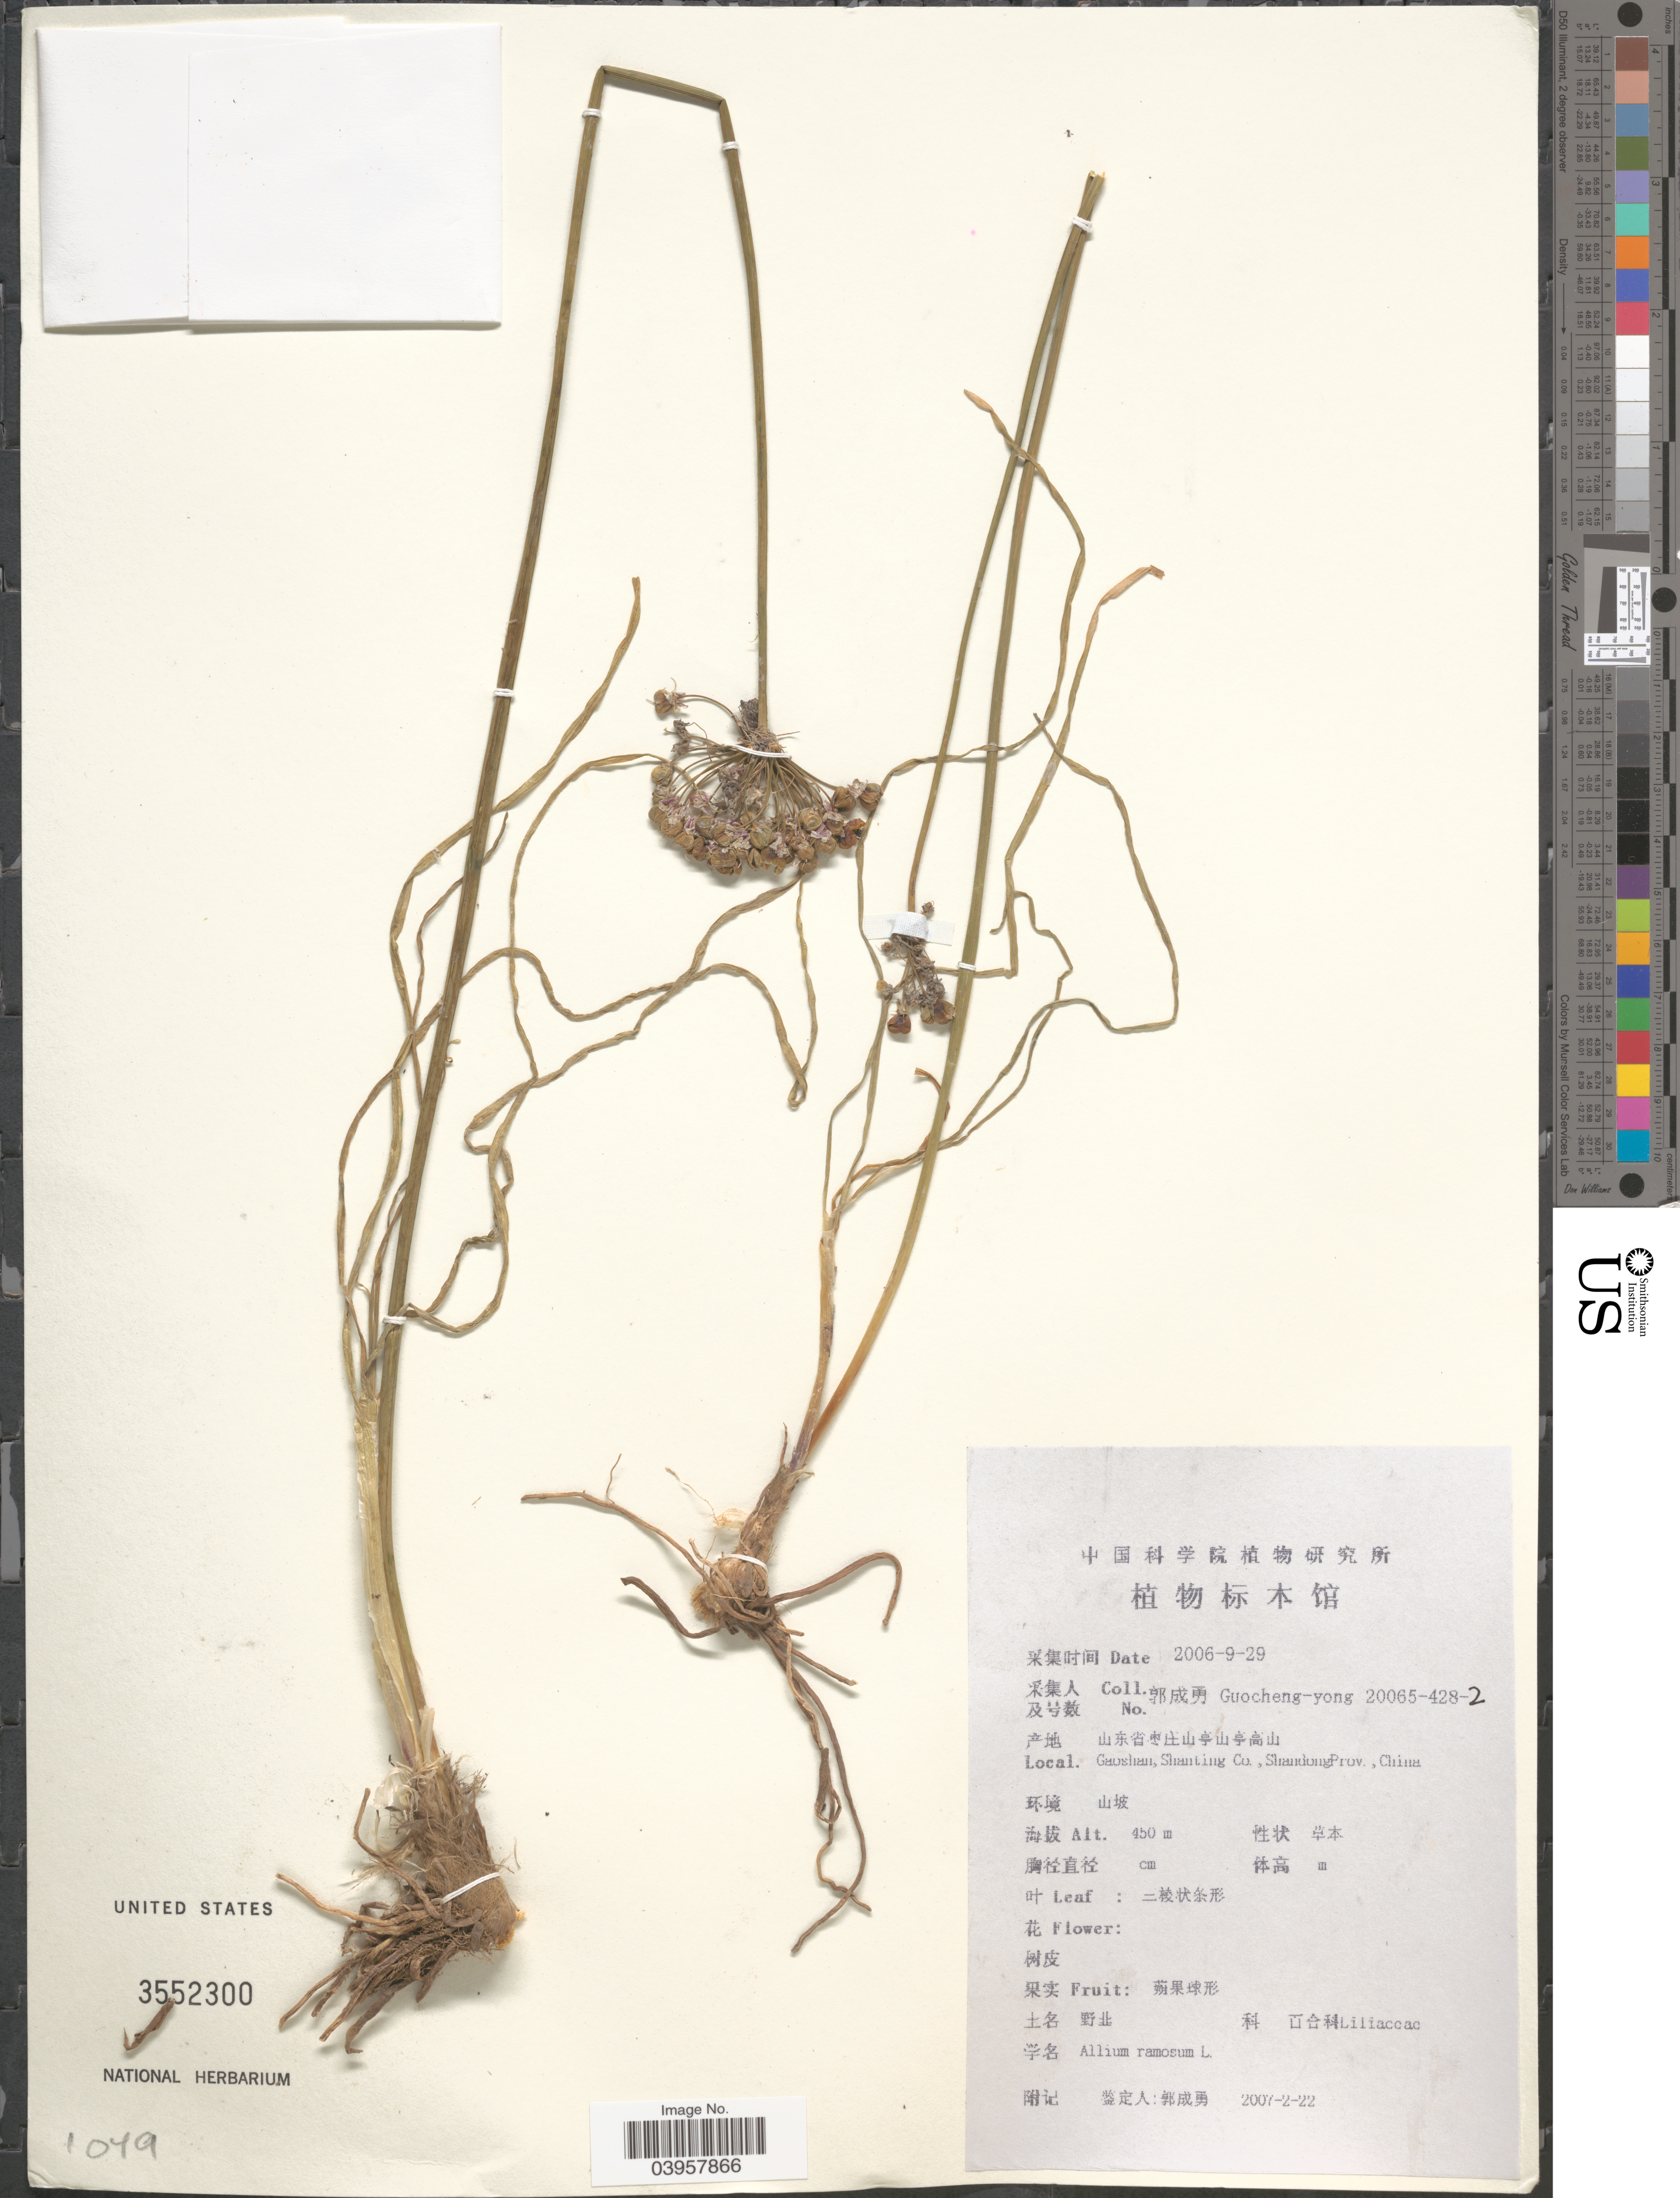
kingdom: Plantae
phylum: Tracheophyta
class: Liliopsida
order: Asparagales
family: Amaryllidaceae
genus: Allium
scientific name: Allium ramosum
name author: L.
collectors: Guo cheng-yong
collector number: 20065-428-2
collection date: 2006-09-29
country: China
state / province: Shandong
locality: Gaoshan, Shanting Co.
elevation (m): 450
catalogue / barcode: US 3552300